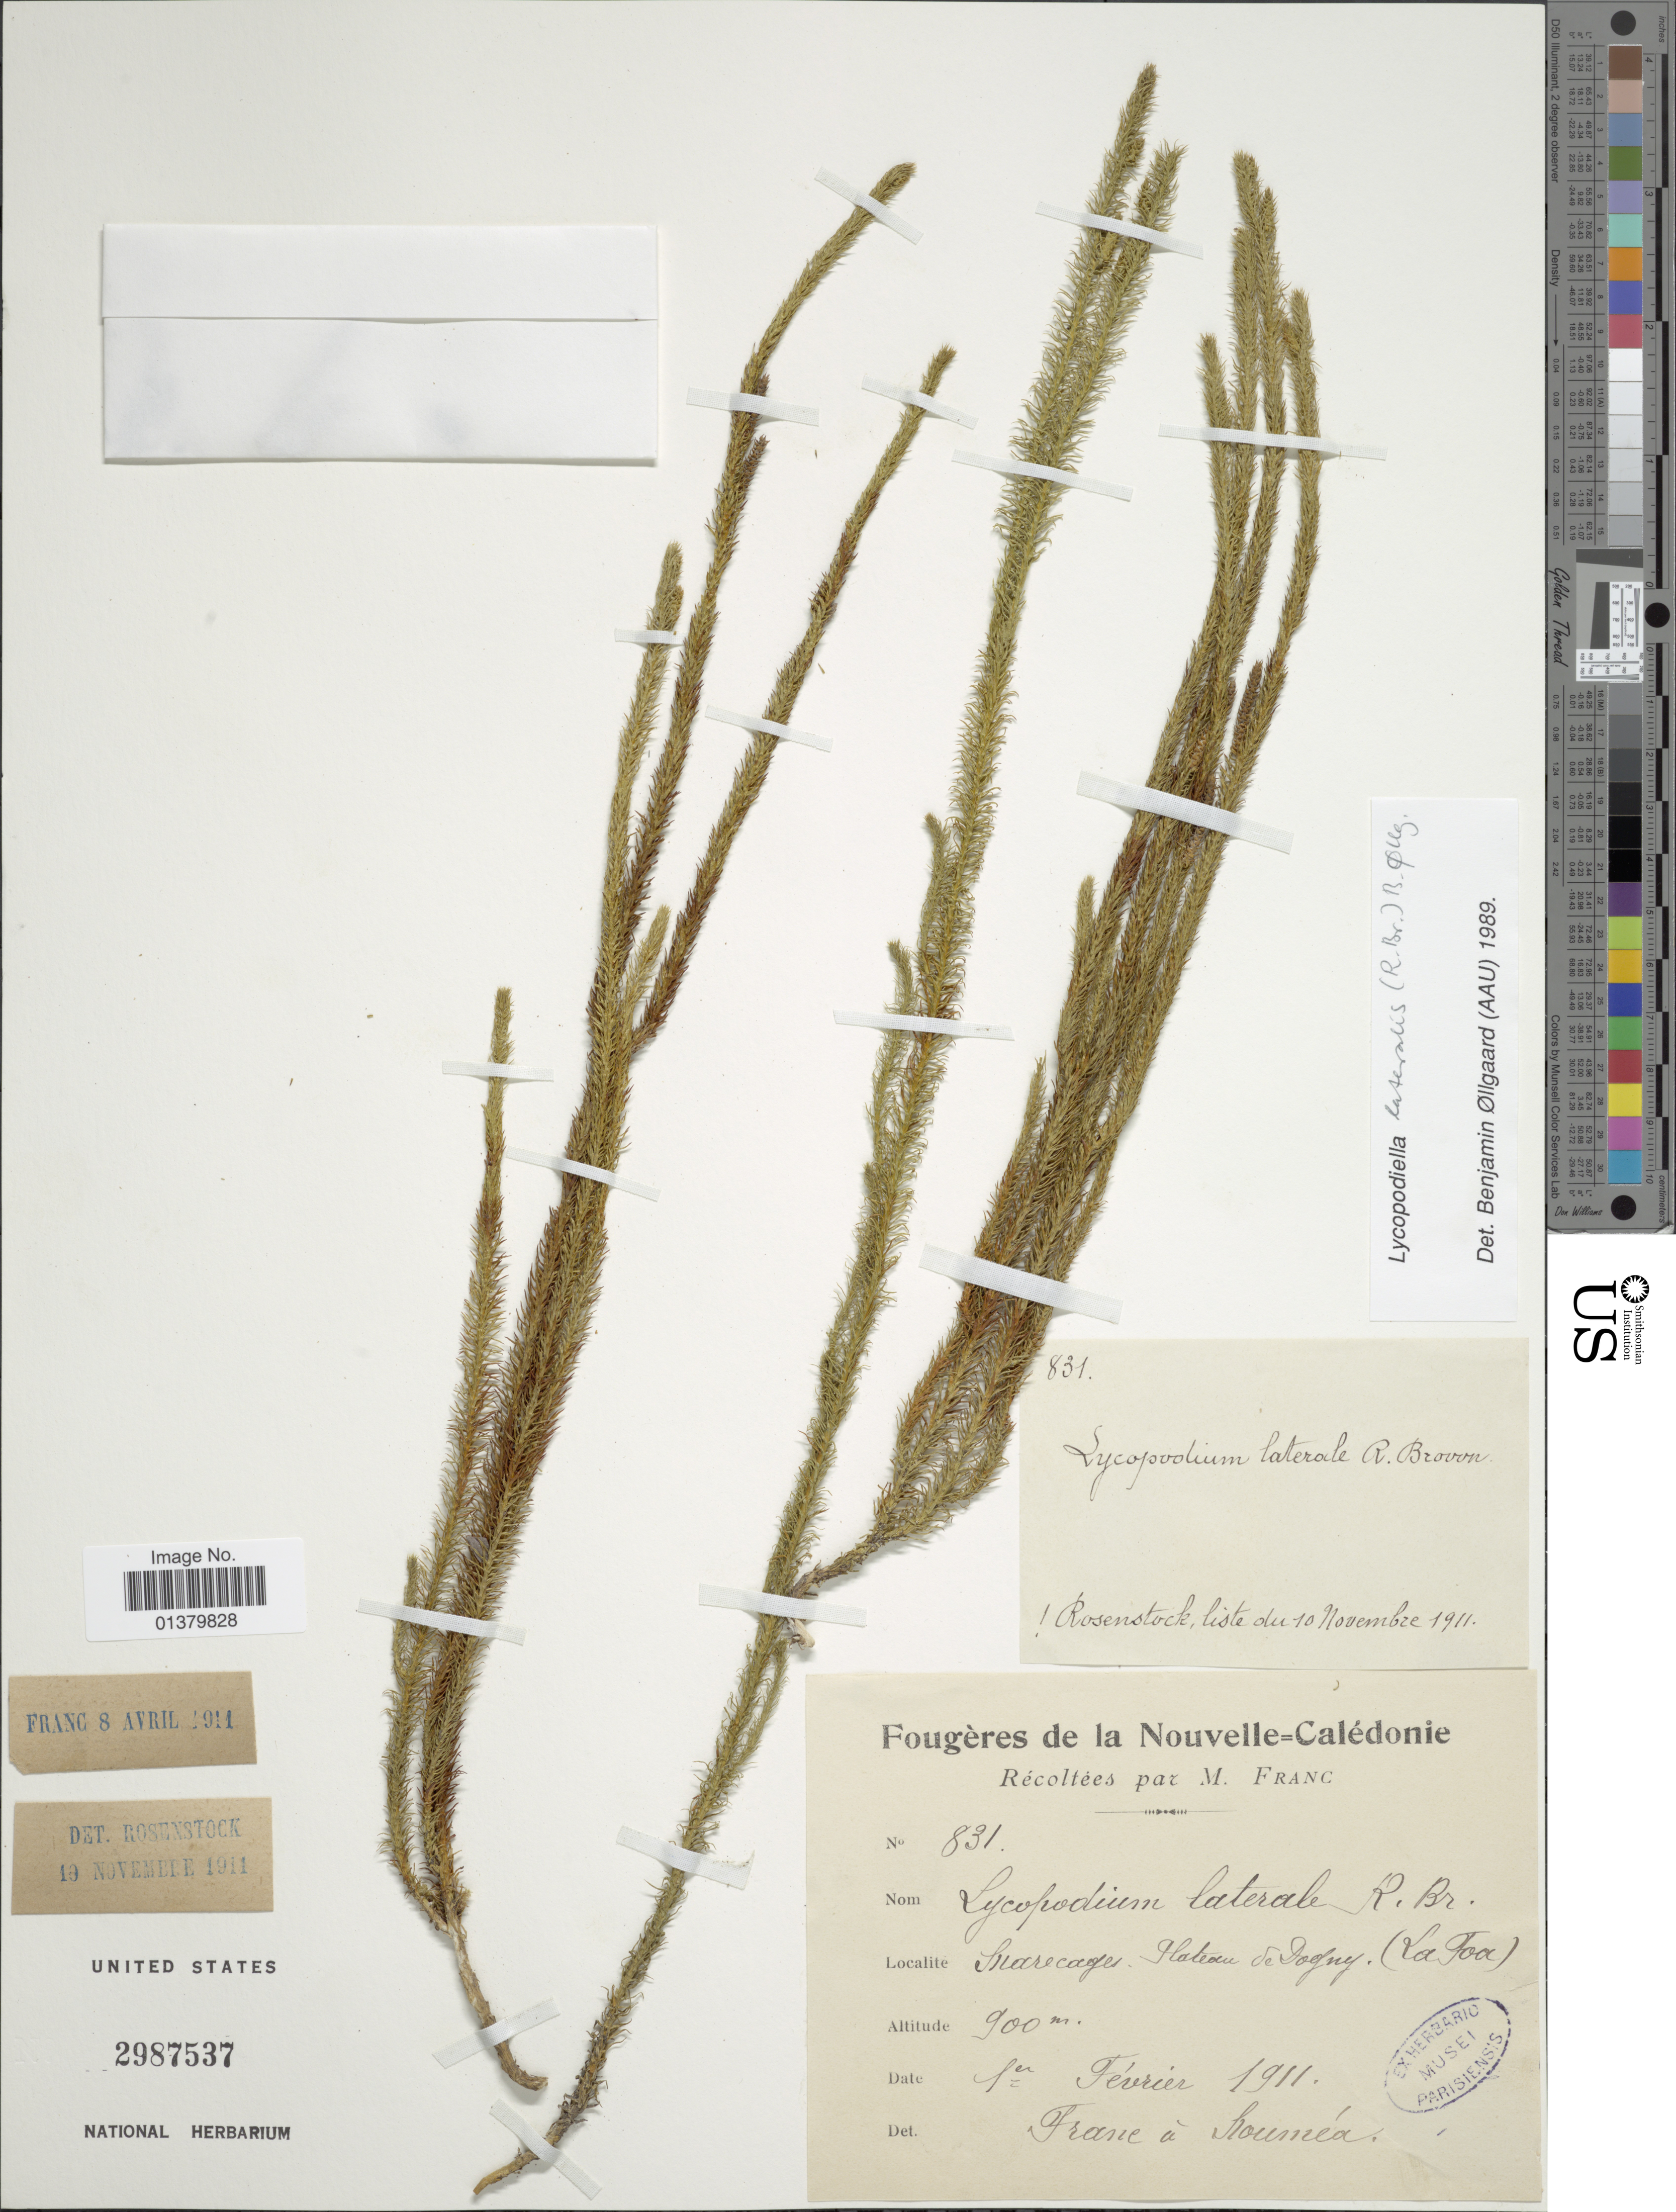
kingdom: Plantae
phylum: Tracheophyta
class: Lycopodiopsida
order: Lycopodiales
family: Lycopodiaceae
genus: Lateristachys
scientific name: Lateristachys lateralis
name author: (R. Br.) Holub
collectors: Franc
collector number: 831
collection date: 1911-02-01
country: New Caledonia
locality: Marecages, Plateau de Dogney (La Foa)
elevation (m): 900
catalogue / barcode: US 2987537